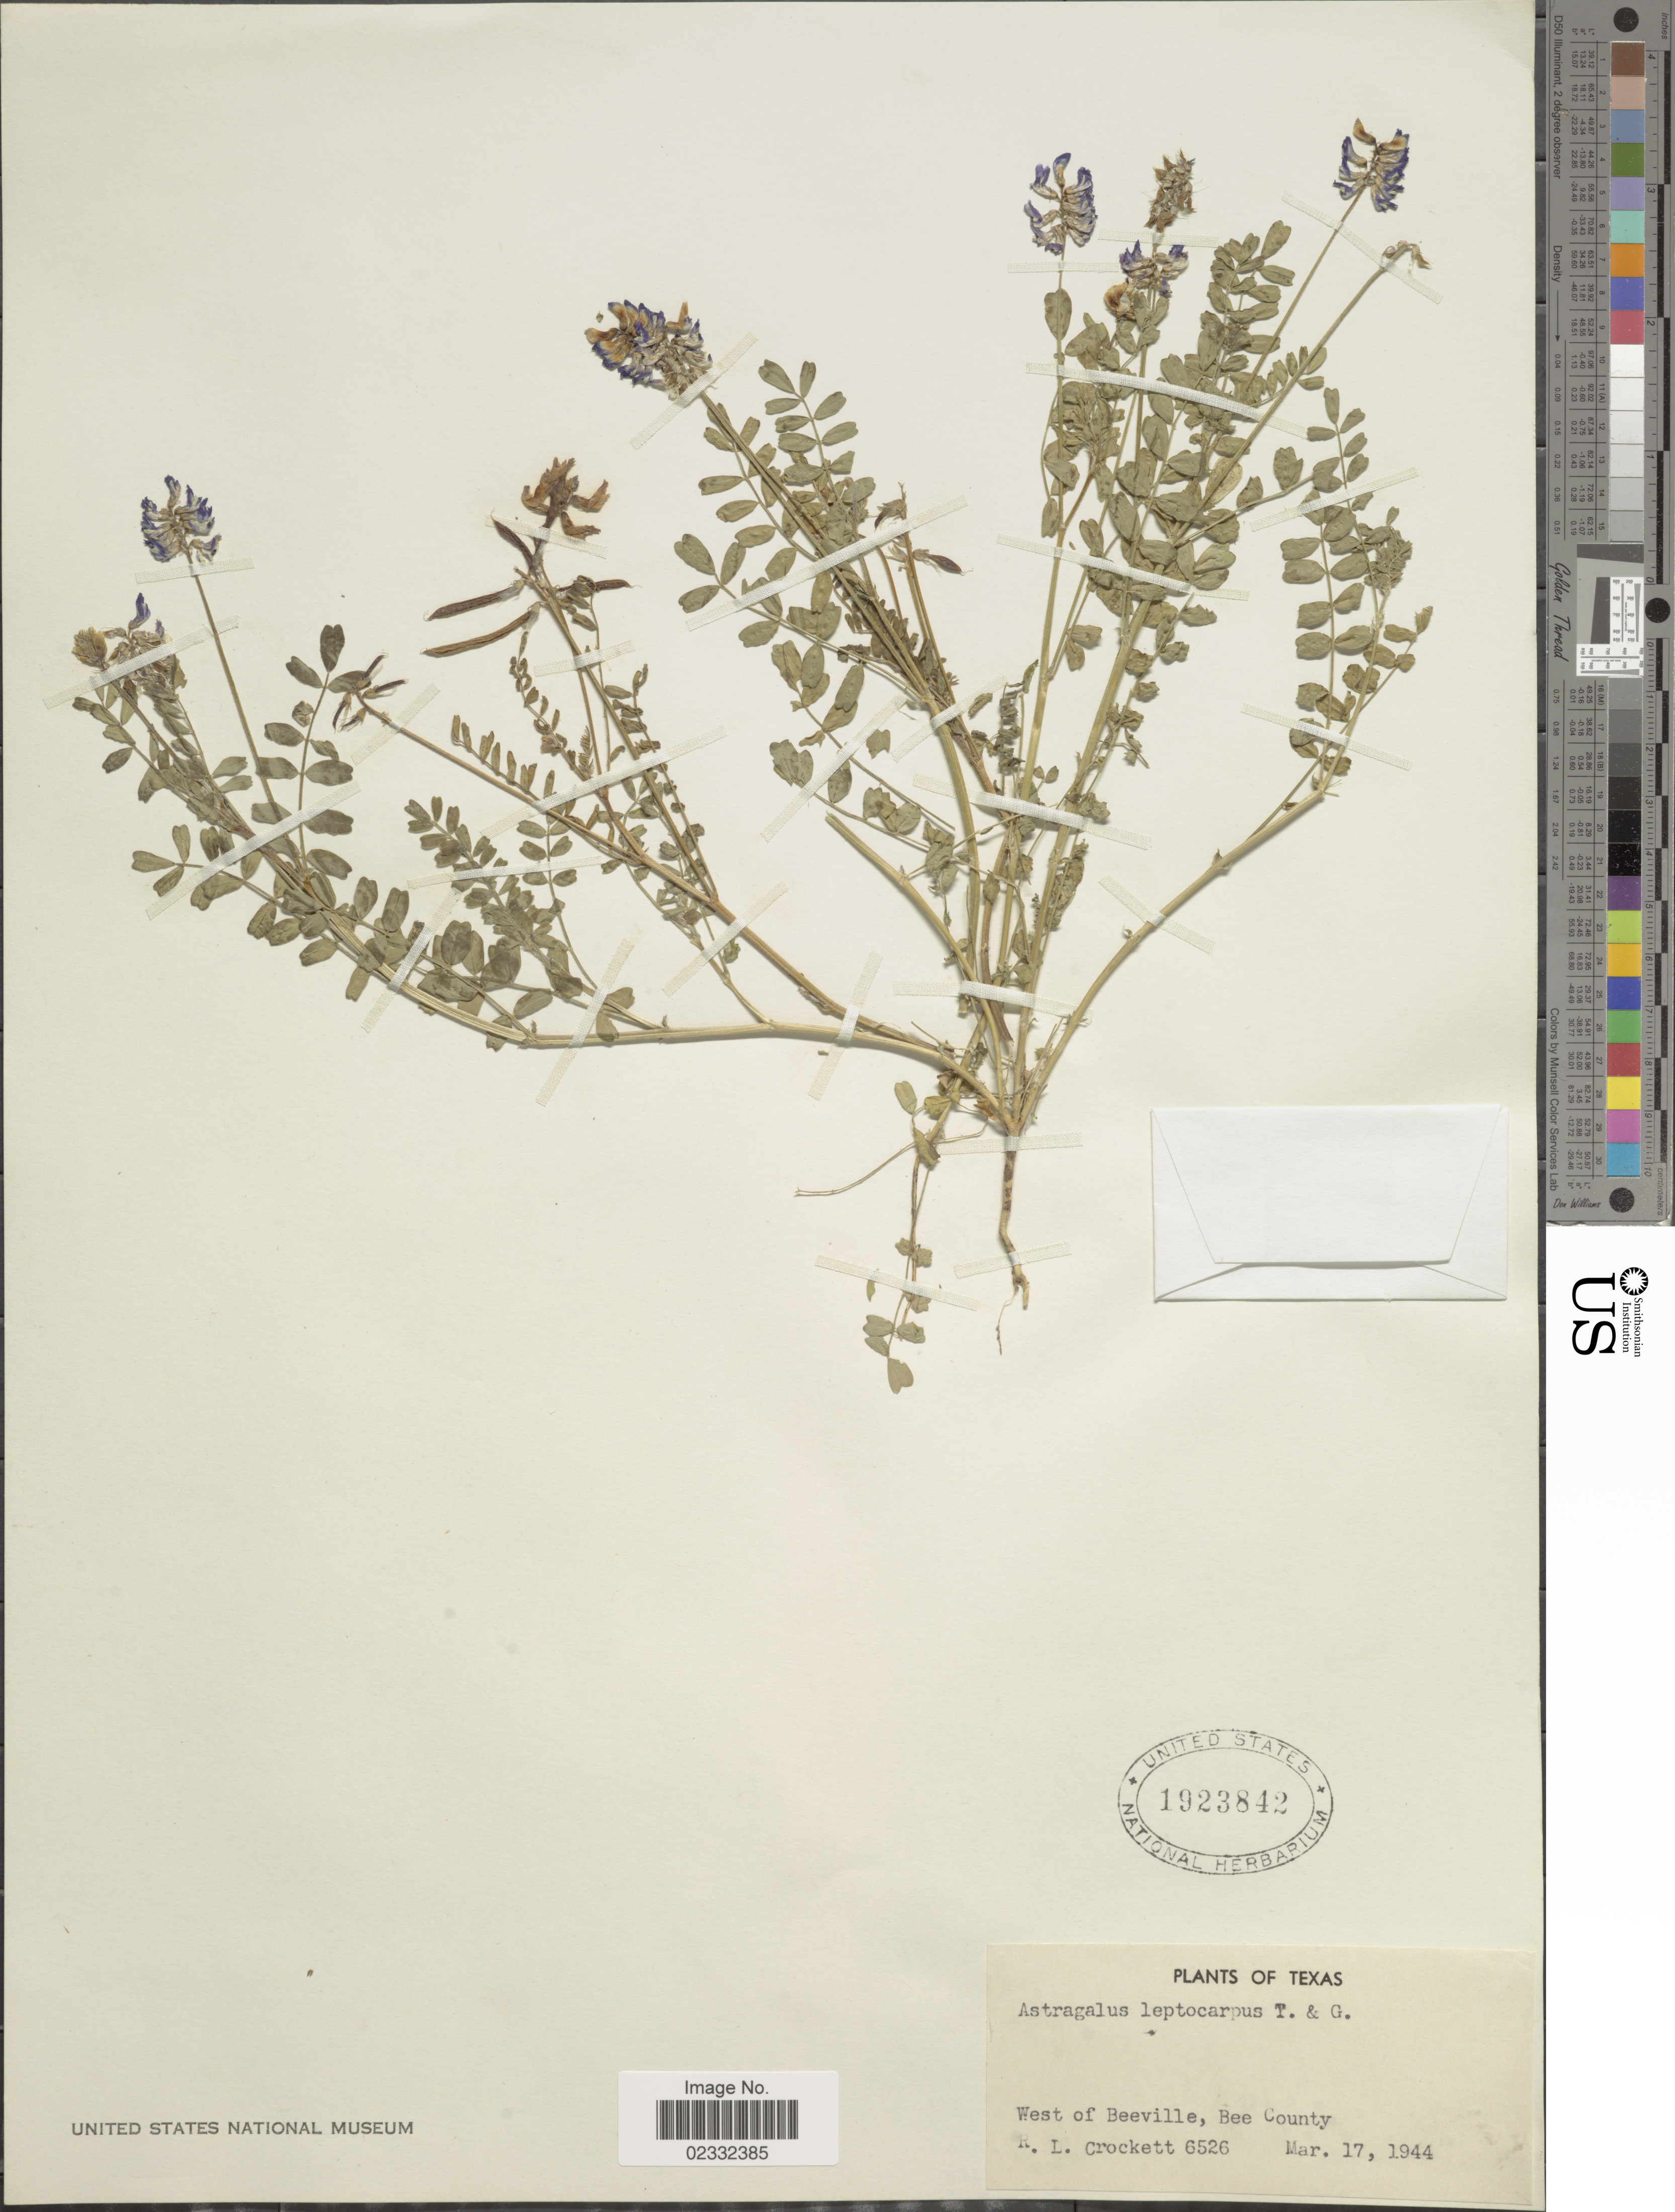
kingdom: Plantae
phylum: Tracheophyta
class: Magnoliopsida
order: Fabales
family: Fabaceae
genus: Astragalus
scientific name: Astragalus leptocarpus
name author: Torr. & A. Gray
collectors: R. Crockett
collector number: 6526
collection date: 1944-03-17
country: United States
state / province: Texas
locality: West of Beeville, Bee County.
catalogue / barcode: US 1923842